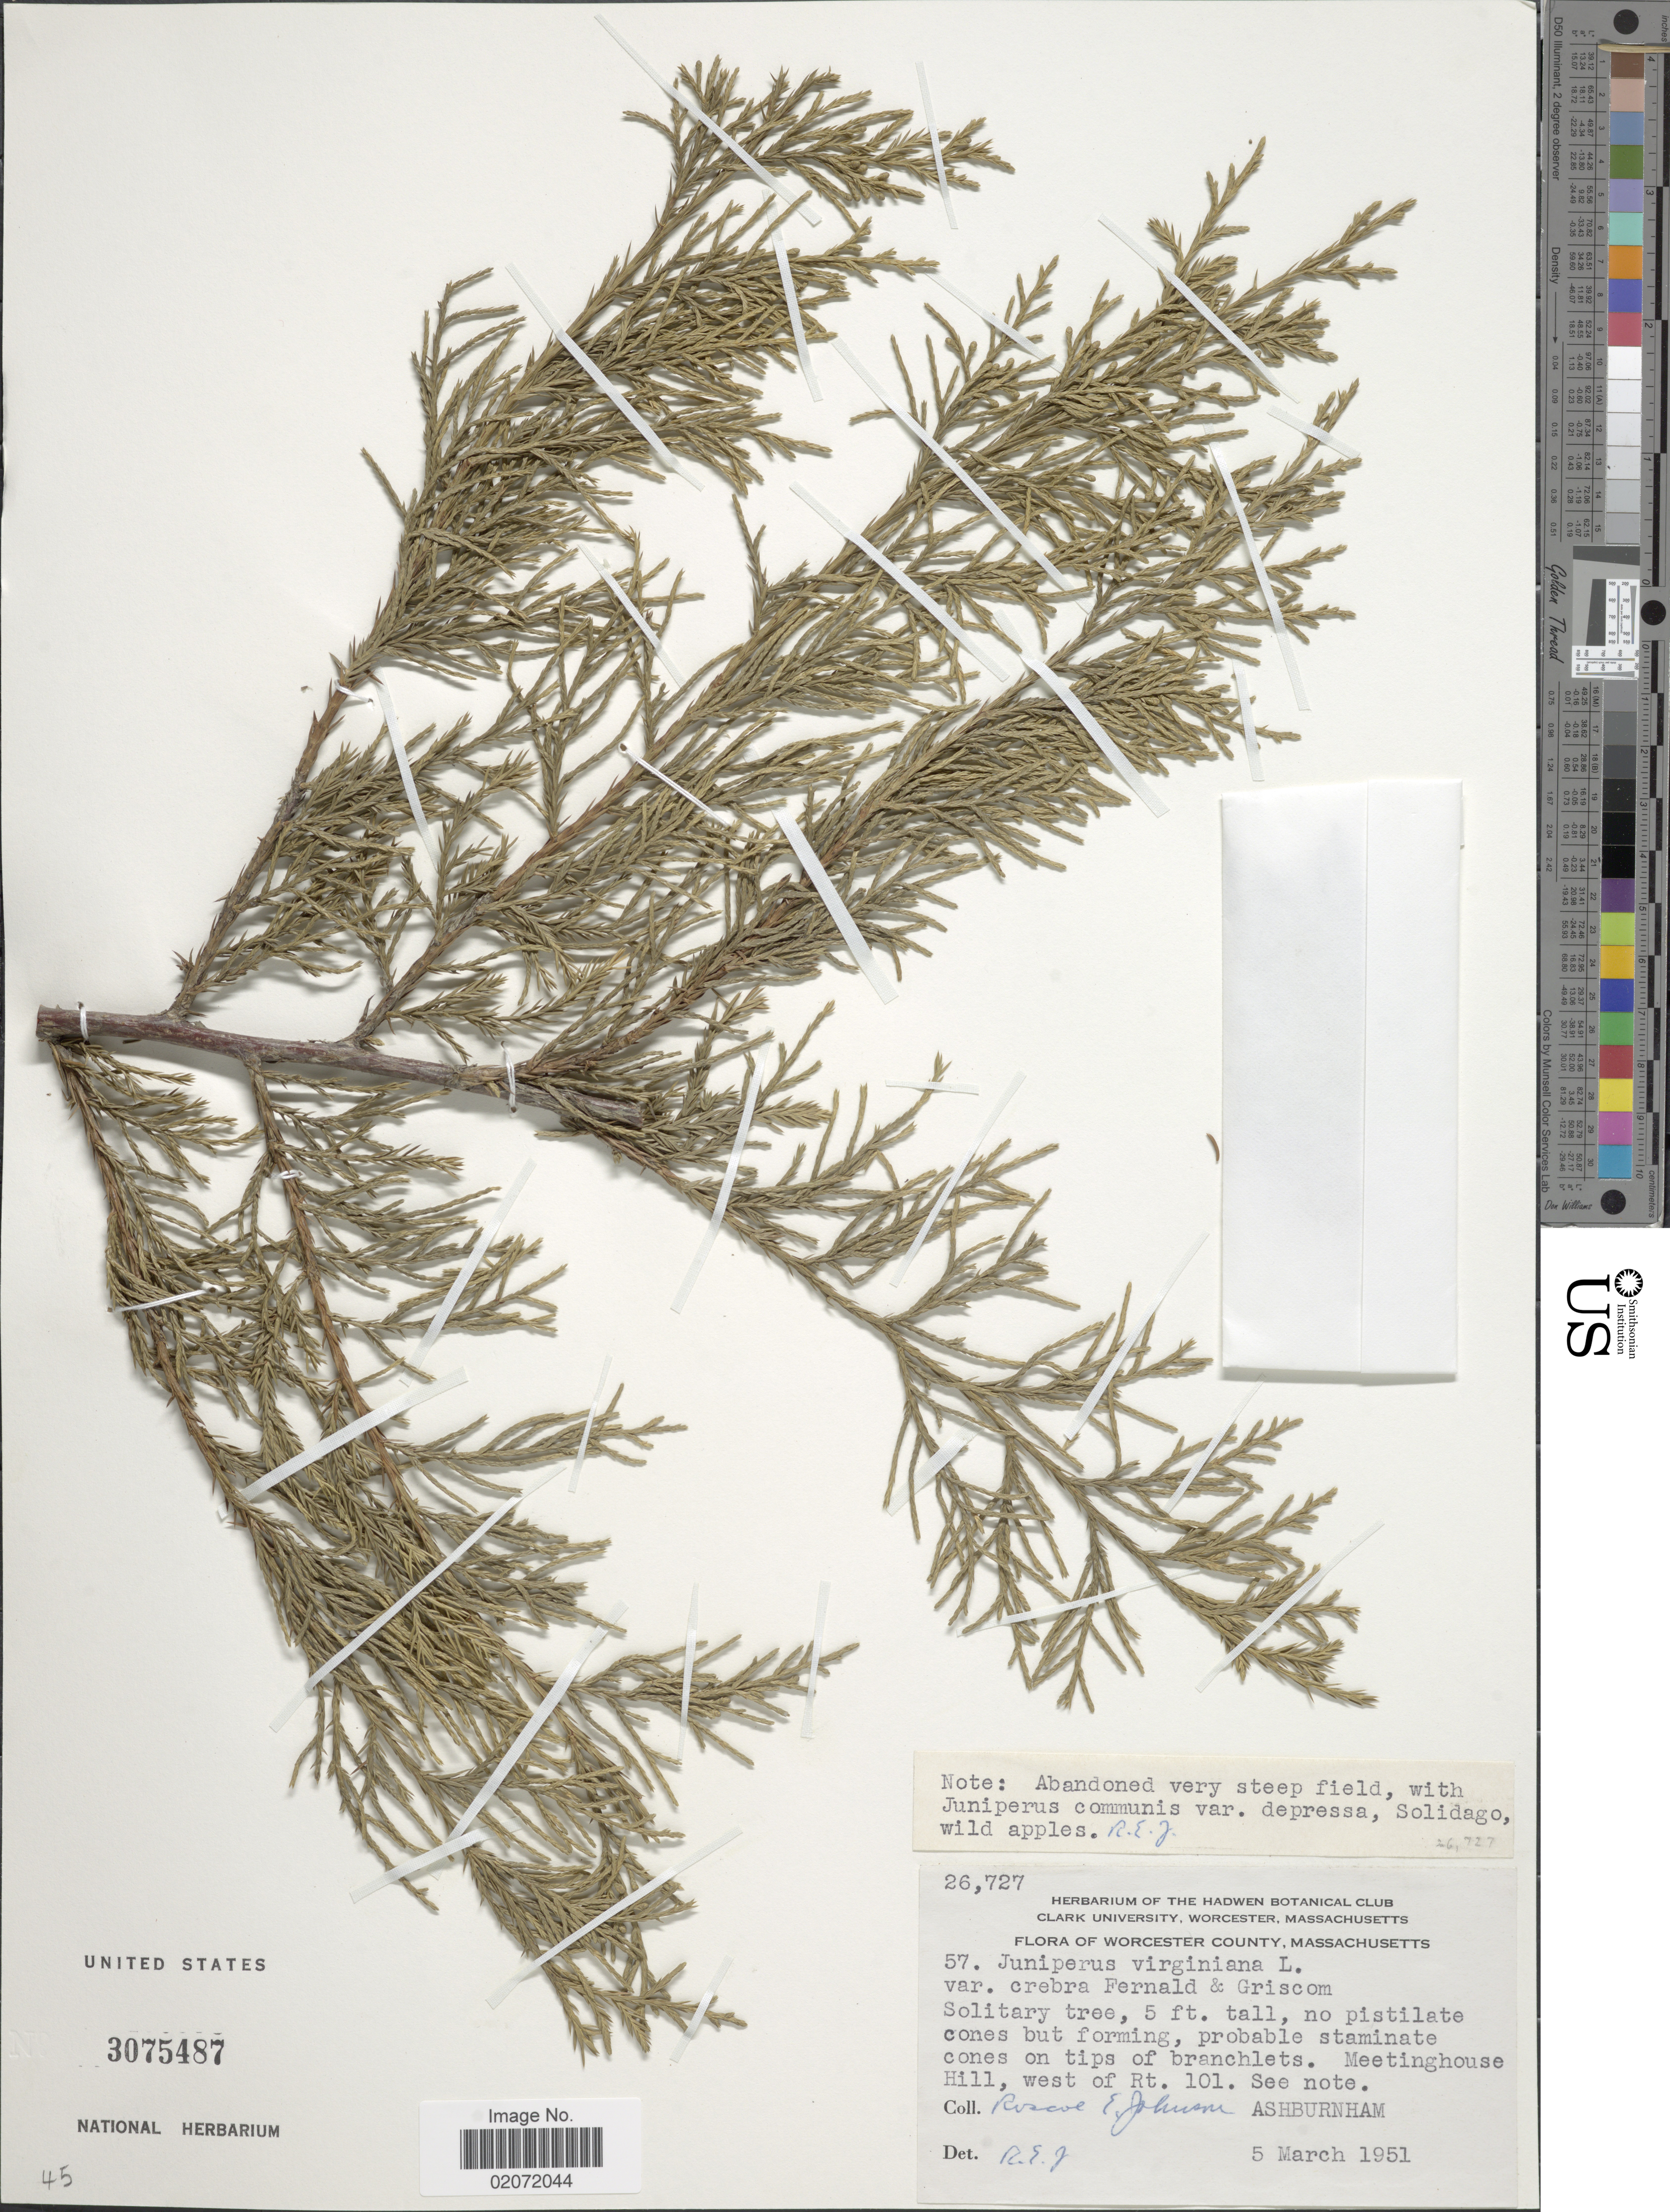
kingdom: Plantae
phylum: Tracheophyta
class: Pinopsida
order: Pinales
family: Cupressaceae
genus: Juniperus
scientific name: Juniperus virginiana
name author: L.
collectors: R. Johnson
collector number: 26727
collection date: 1951-03-05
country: United States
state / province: Massachusetts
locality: Worcester County, Meetinghouse Hill, west of Rt. 101. Ashburnham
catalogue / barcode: US 3075487